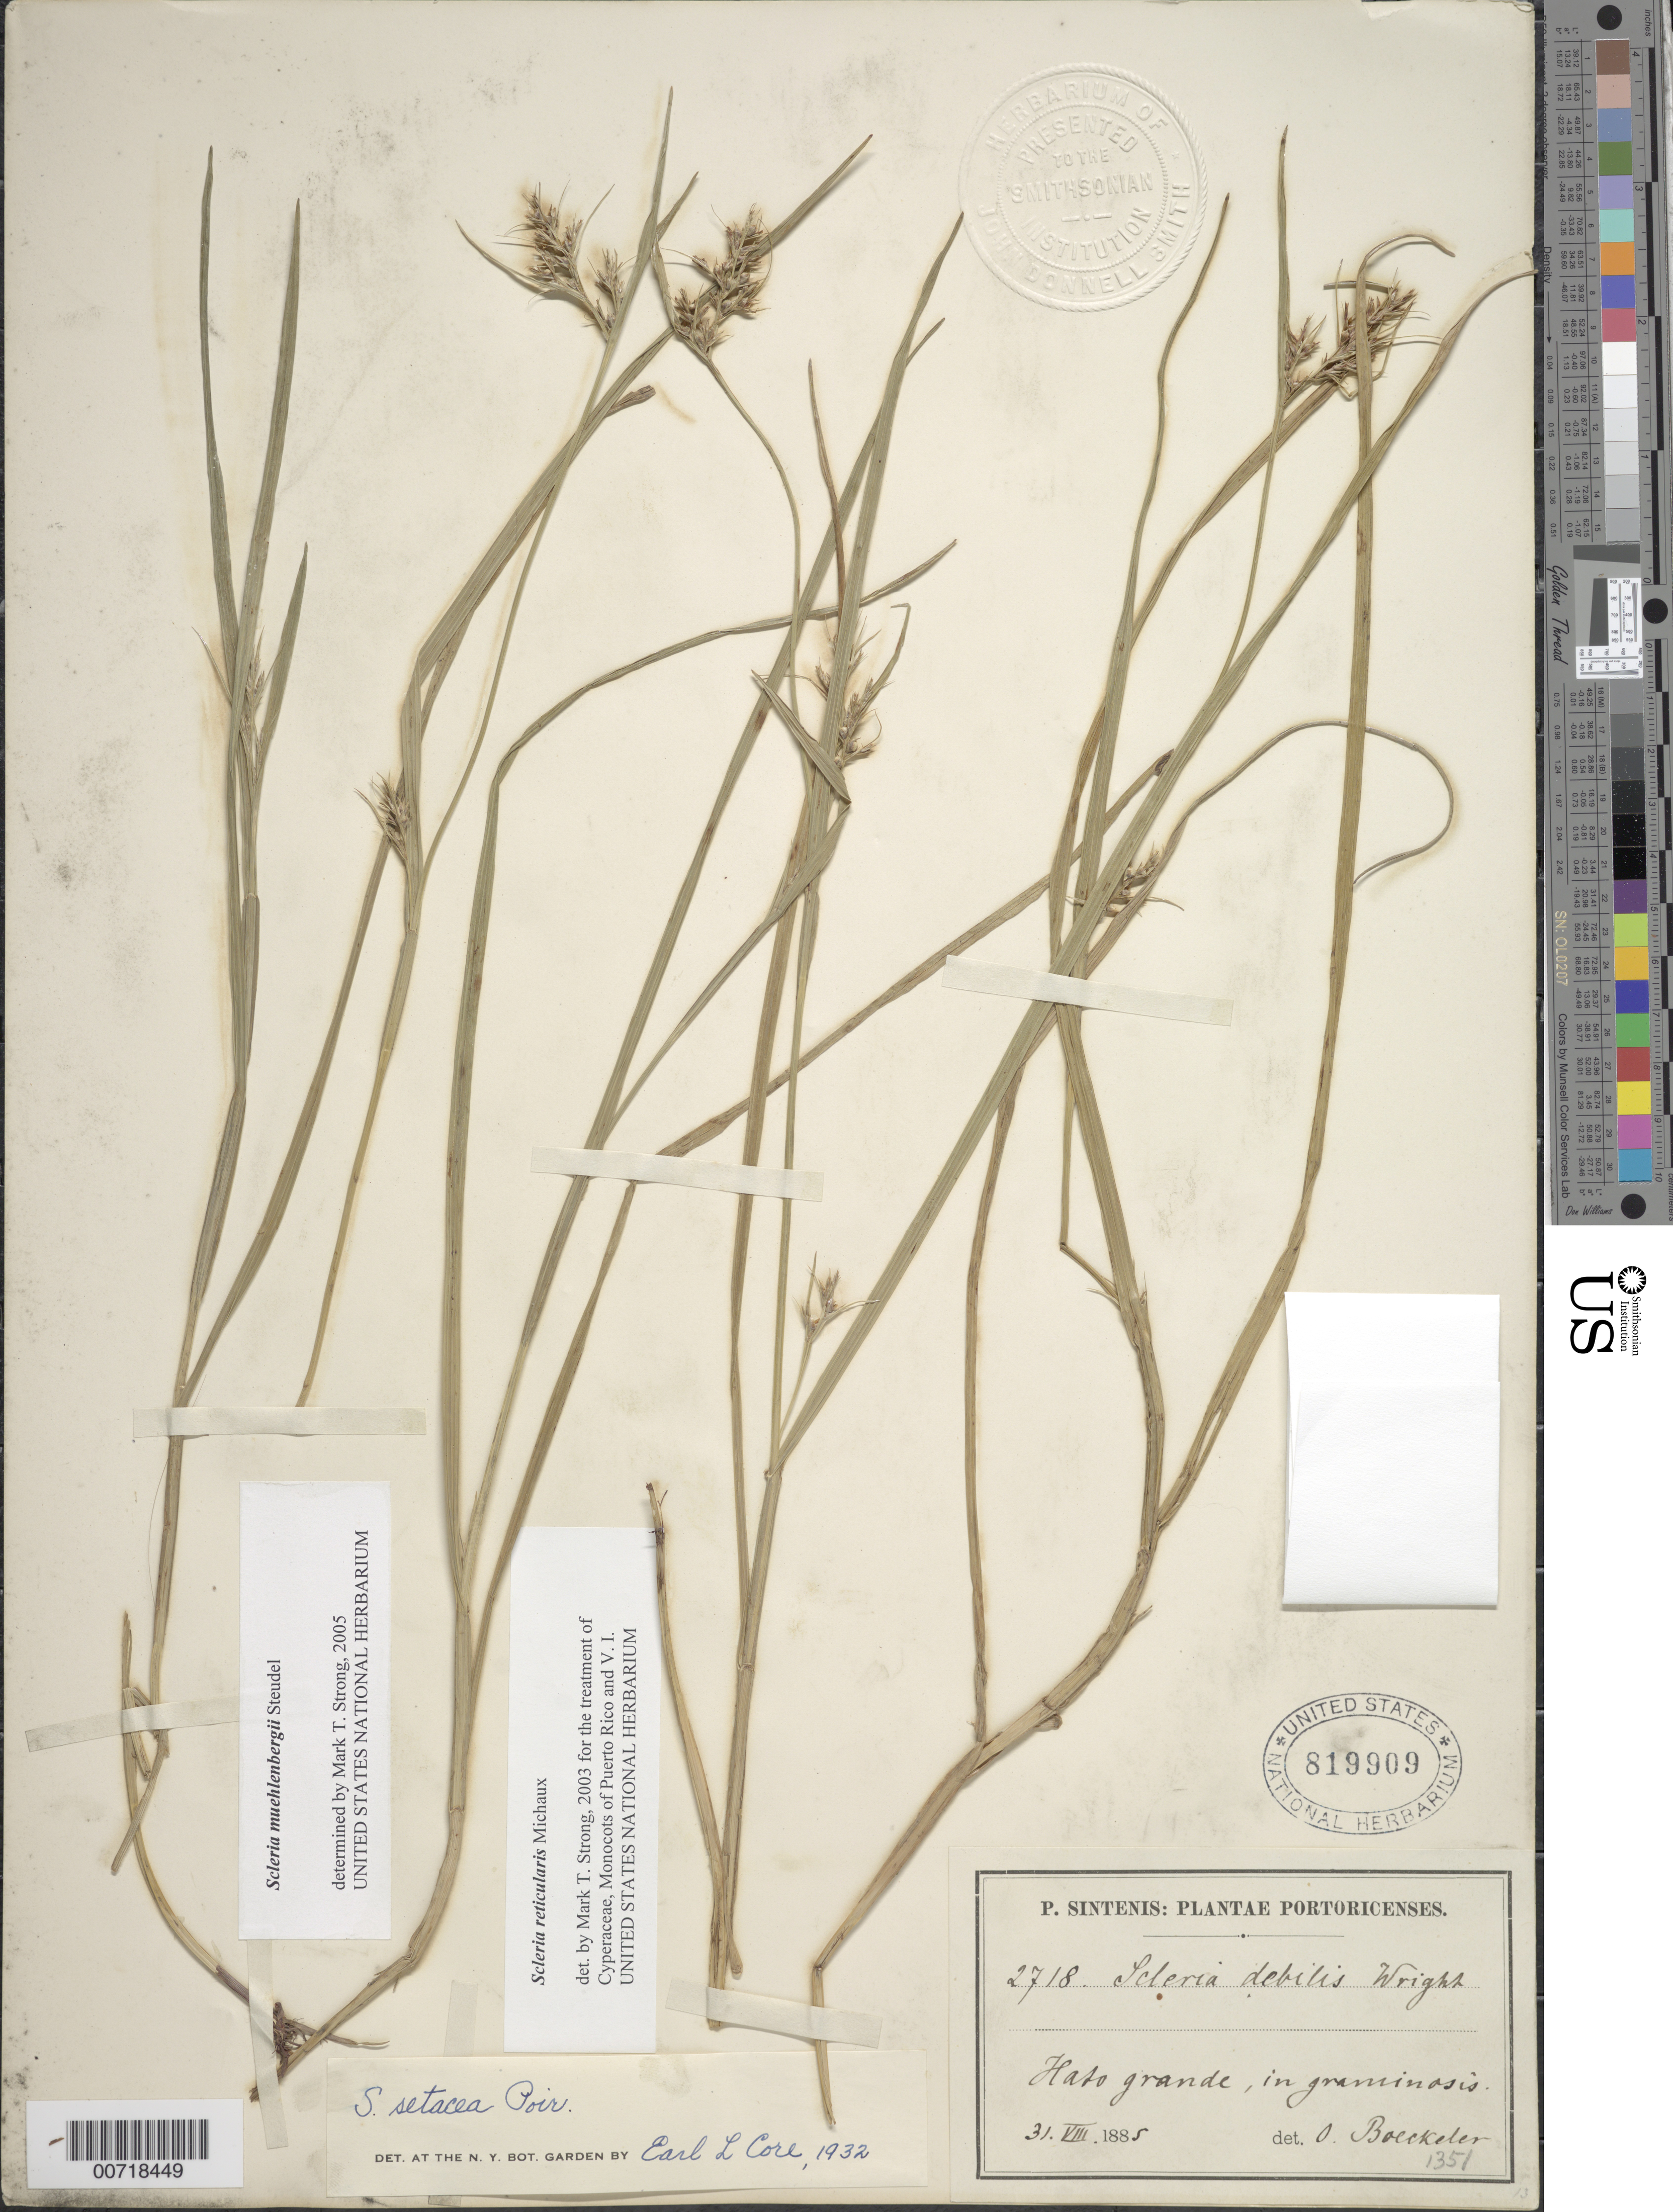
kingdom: Plantae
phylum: Tracheophyta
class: Liliopsida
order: Poales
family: Cyperaceae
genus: Scleria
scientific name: Scleria muehlenbergii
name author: Steud.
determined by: Strong, Mark T., (BOT), Smithsonian Institution - National Museum of Natural History (UNITED STATES)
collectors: P. Sintenis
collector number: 2718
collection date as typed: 31 Aug 1885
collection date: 1885-08-31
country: Puerto Rico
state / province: Río Grande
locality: Hato Grande.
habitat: In graminosis.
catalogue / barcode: US 819909